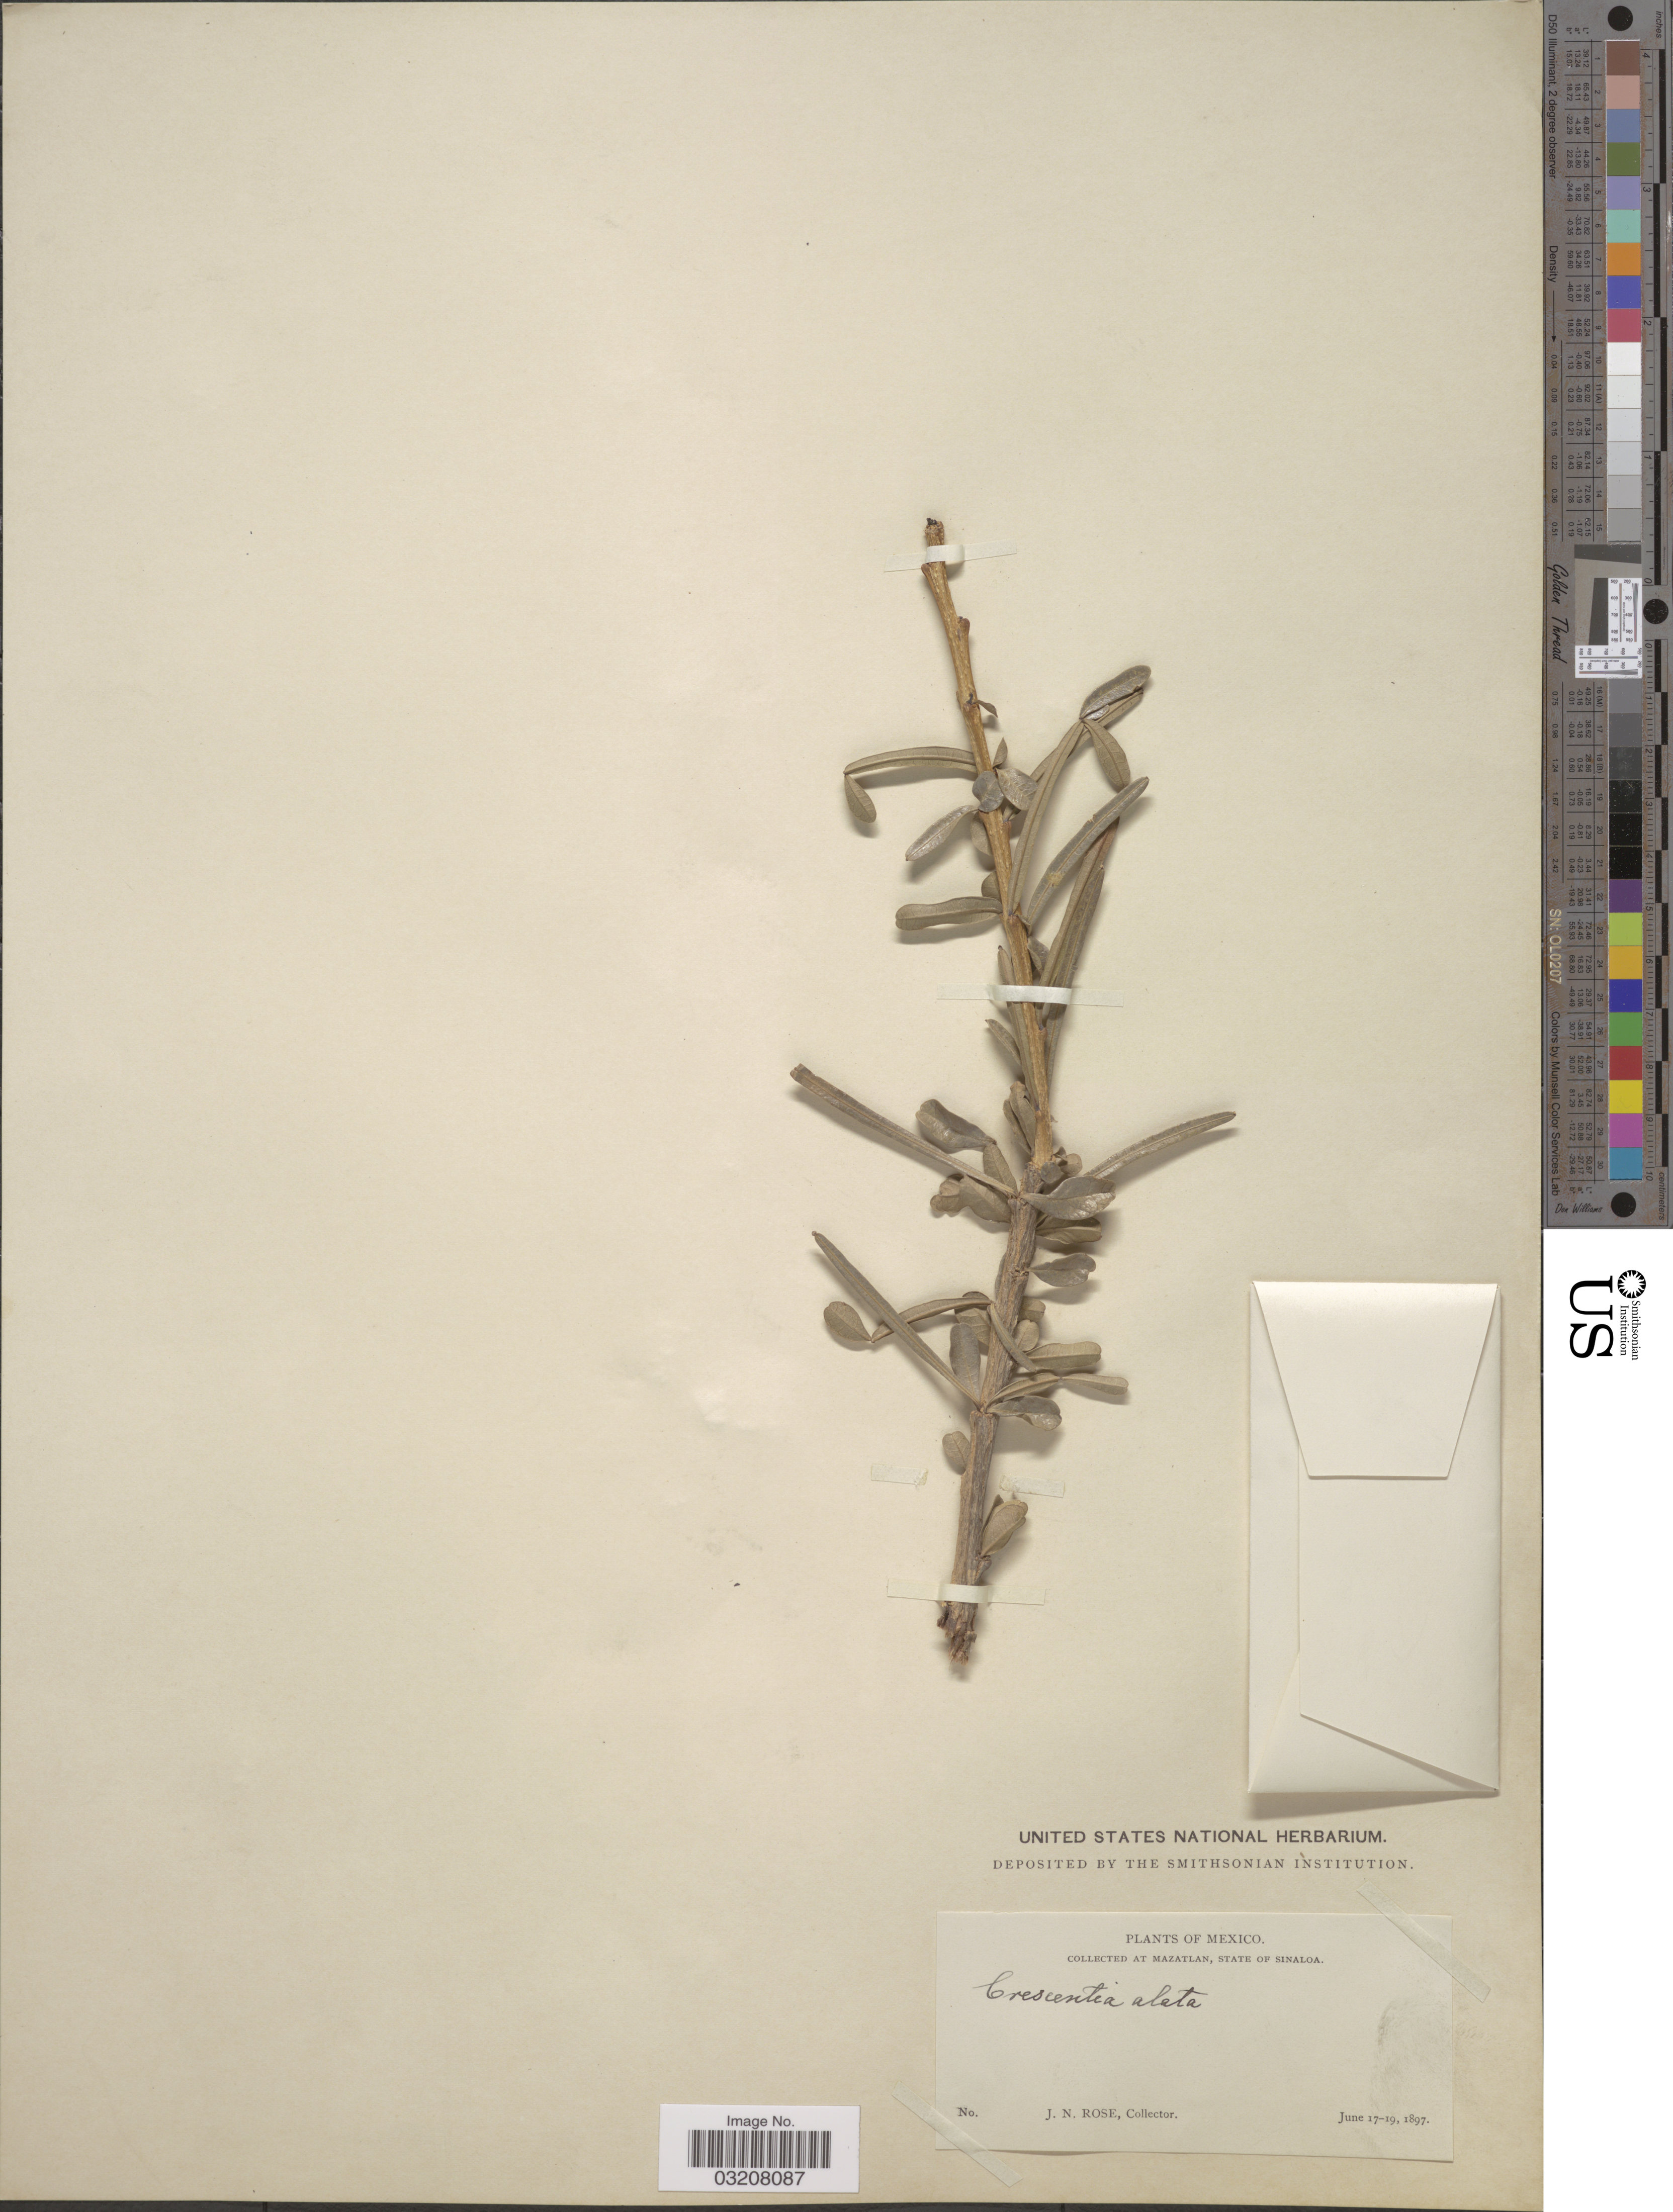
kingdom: Plantae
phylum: Tracheophyta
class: Magnoliopsida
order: Lamiales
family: Bignoniaceae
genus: Crescentia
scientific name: Crescentia alata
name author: Kunth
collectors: J. N. Rose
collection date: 1897-06-17/1897-06-19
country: Mexico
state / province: Sinaloa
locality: At Mazatlan.